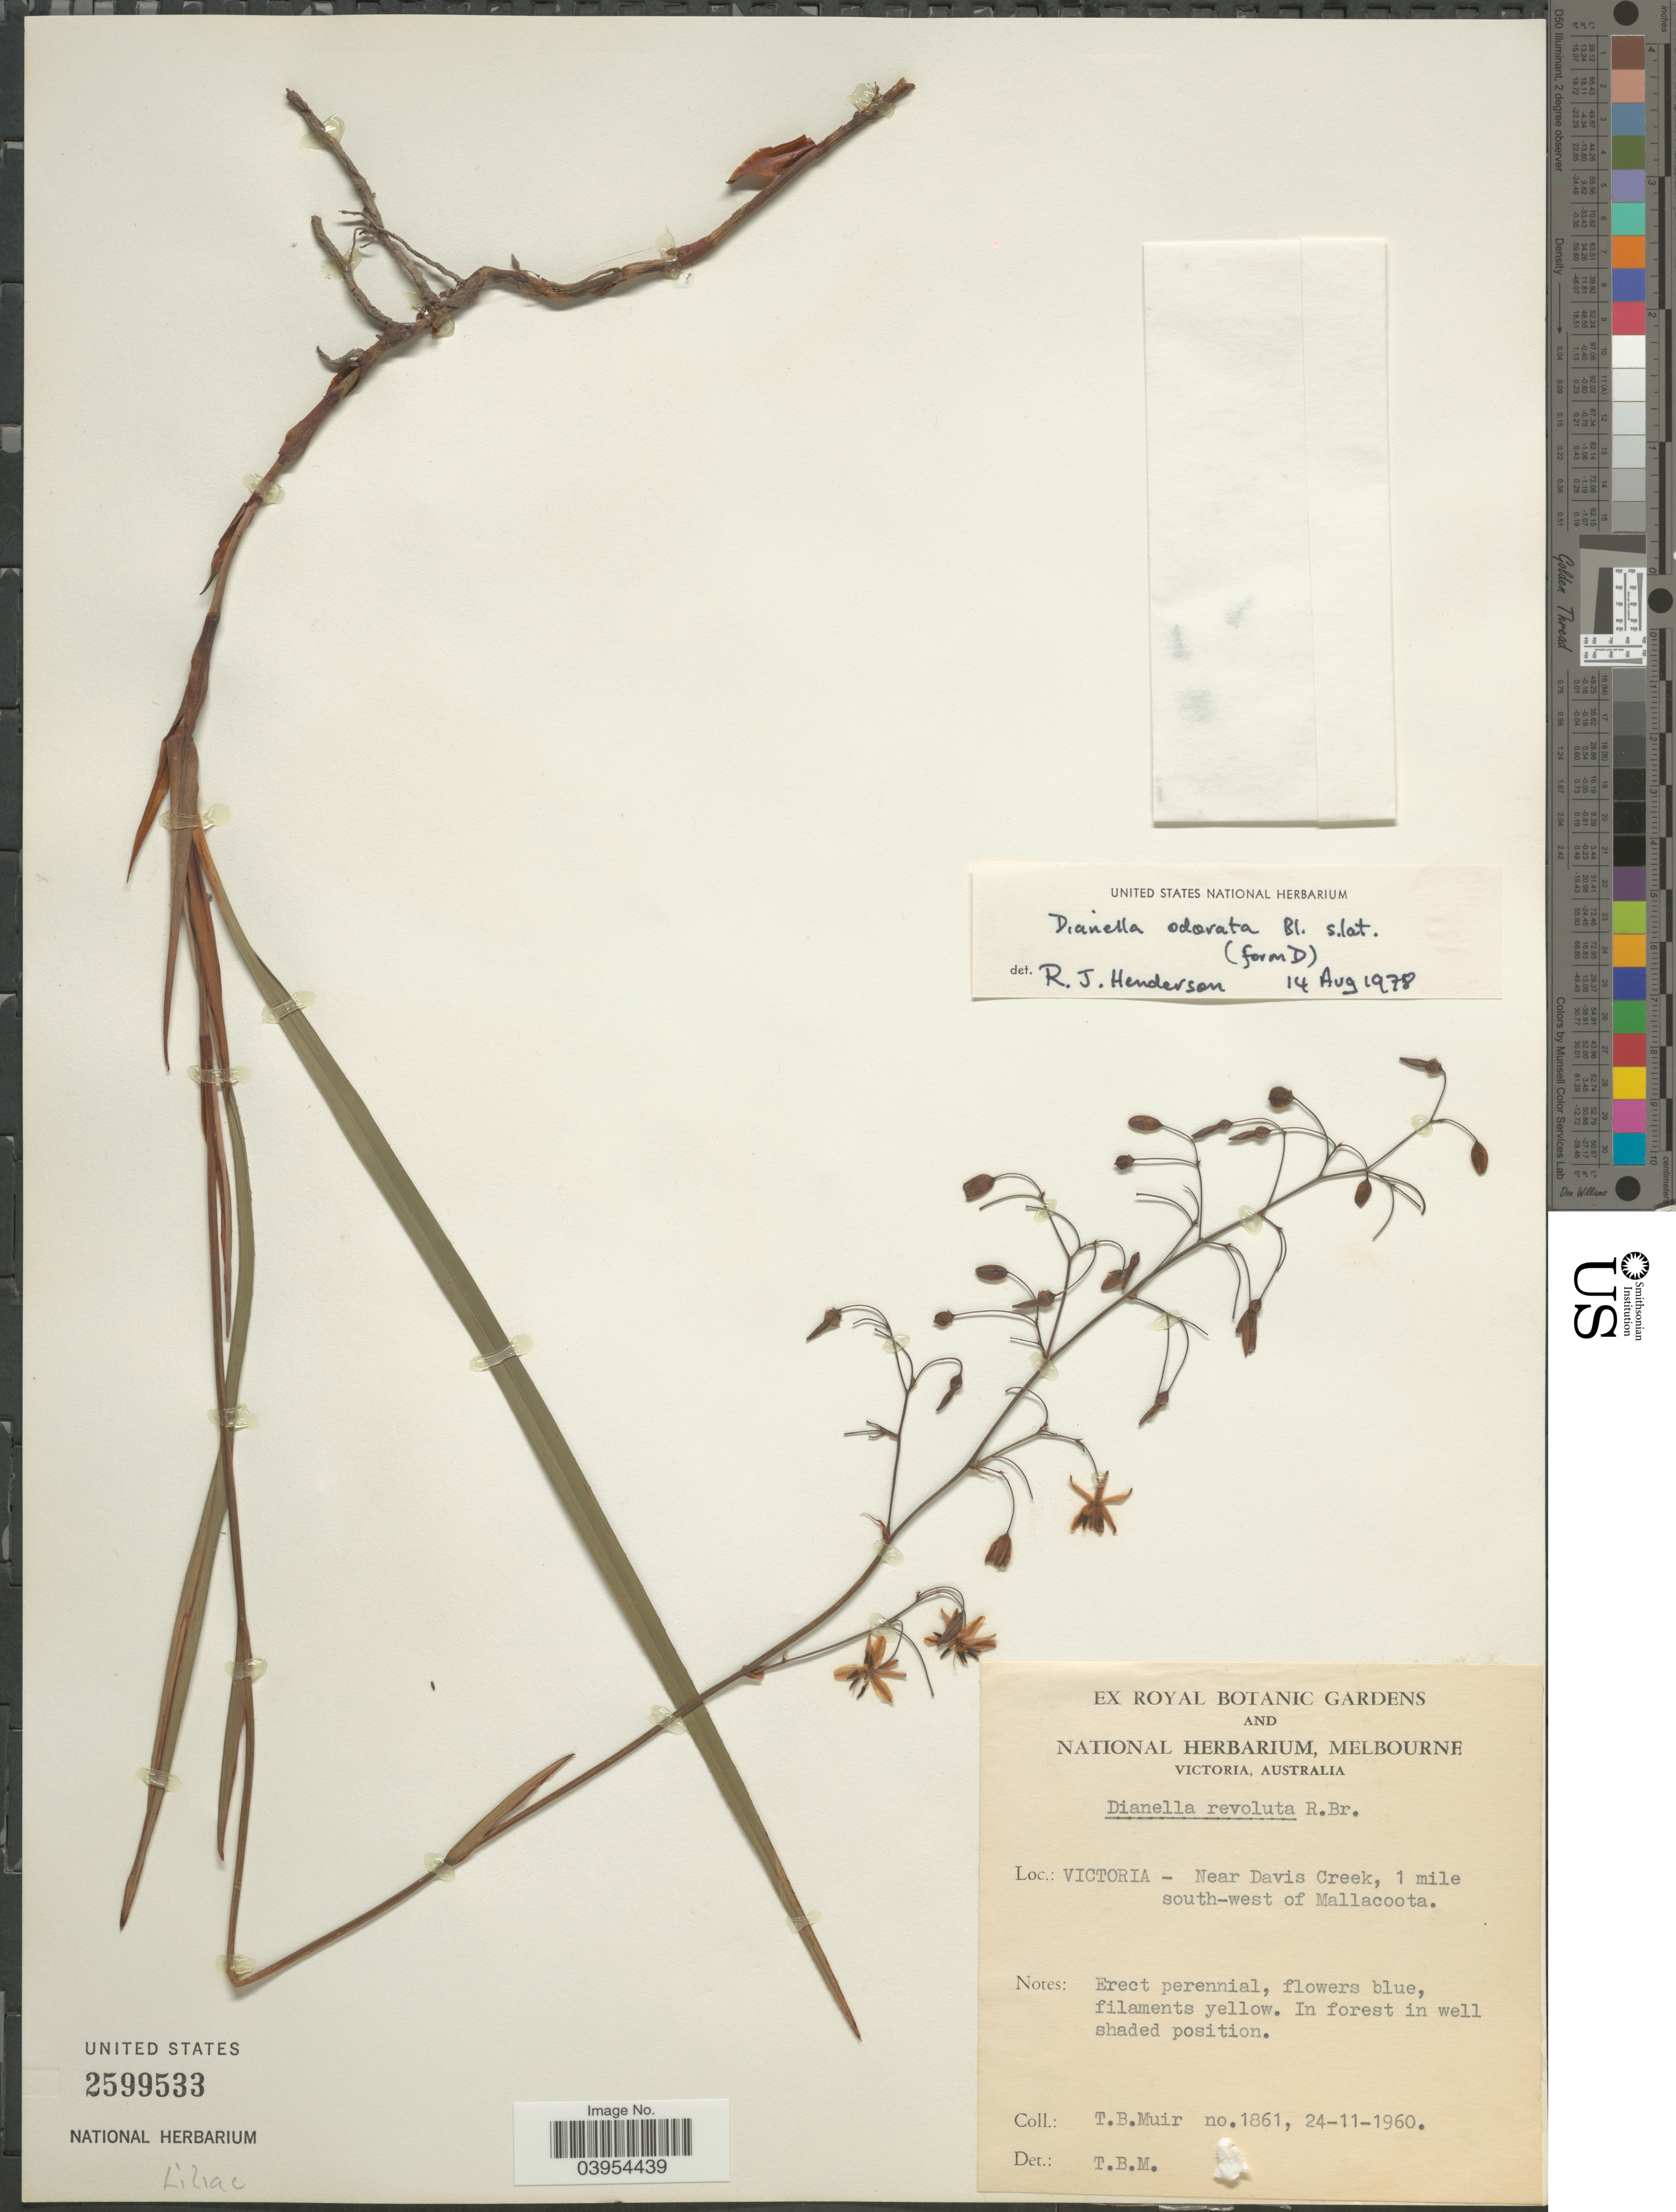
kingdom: Plantae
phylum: Tracheophyta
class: Liliopsida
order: Asparagales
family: Asphodelaceae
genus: Dianella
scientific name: Dianella odorata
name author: Blume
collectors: T. Muir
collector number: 1861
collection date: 1960-11-24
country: Australia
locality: Victoria - Near Davis Creek, 1 mile south-west of Mallacoota.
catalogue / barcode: US 2599533